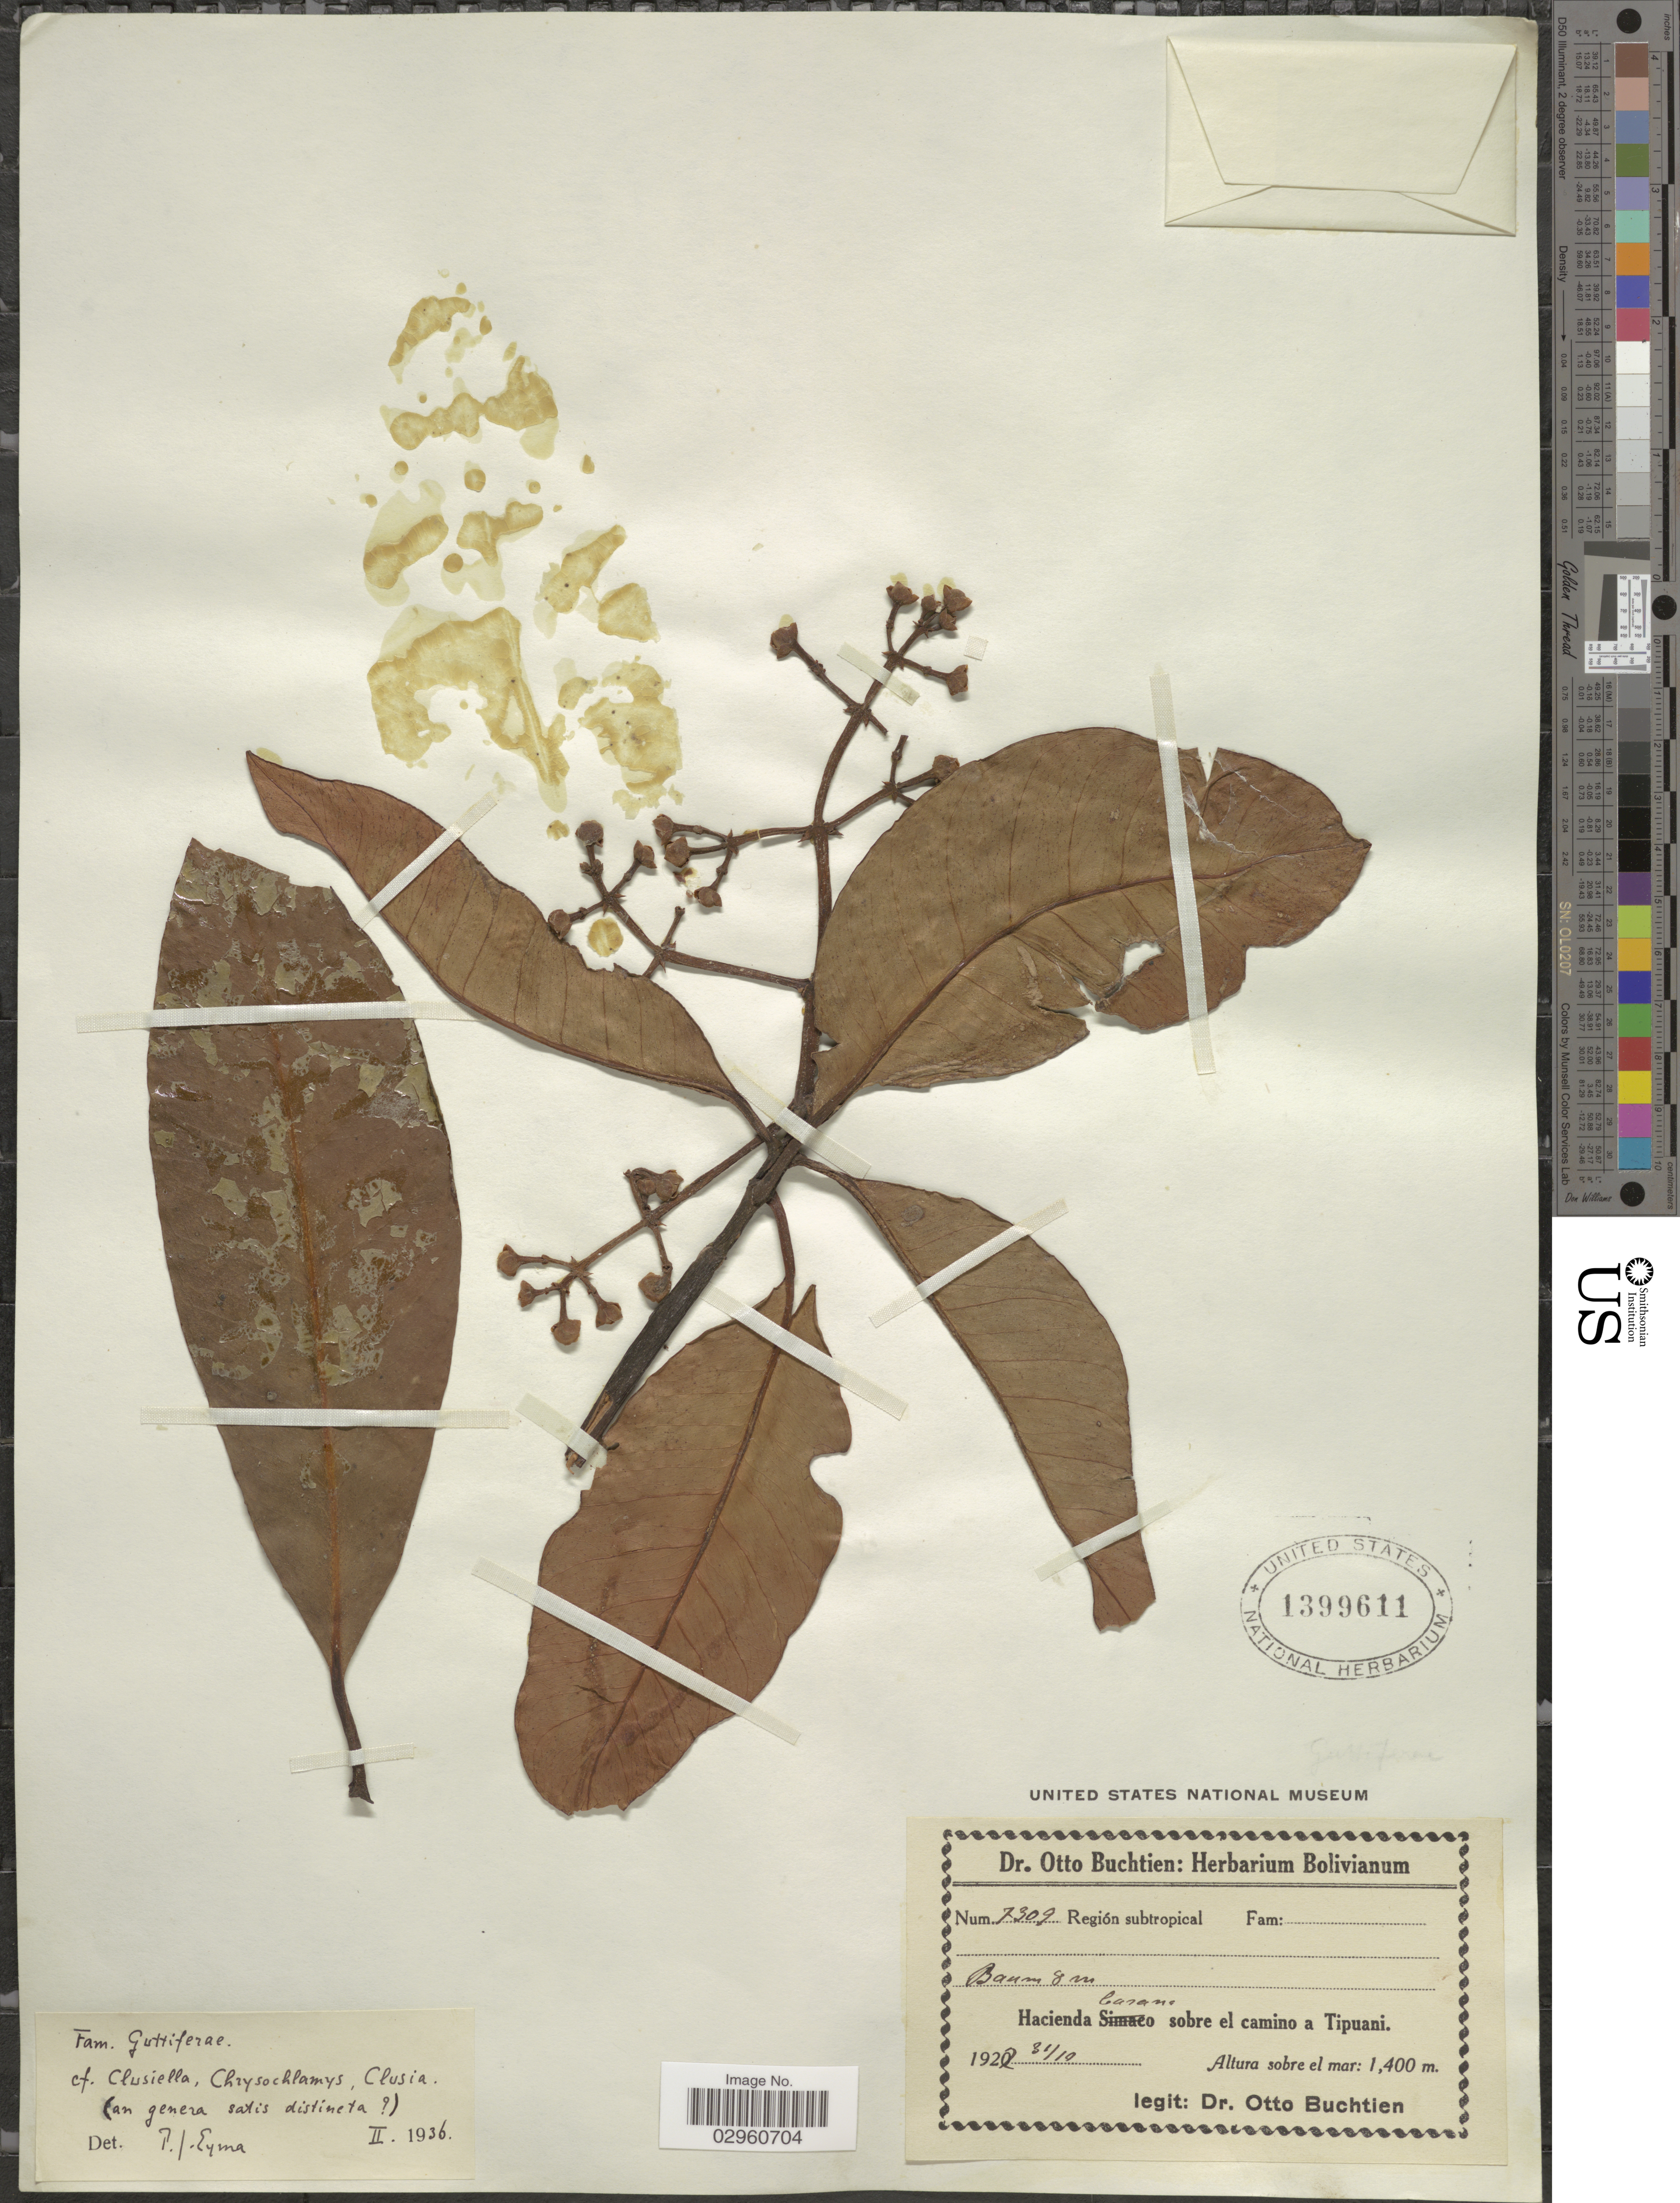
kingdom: Plantae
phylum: Tracheophyta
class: Magnoliopsida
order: Malpighiales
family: Clusiaceae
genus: Chrysochlamys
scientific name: Chrysochlamys sp.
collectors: O. Buchtien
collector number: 7309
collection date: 1927-10-31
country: Bolivia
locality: Hacienda Carana sobre el camino a Tipuani.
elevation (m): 1400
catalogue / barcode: US 1399611